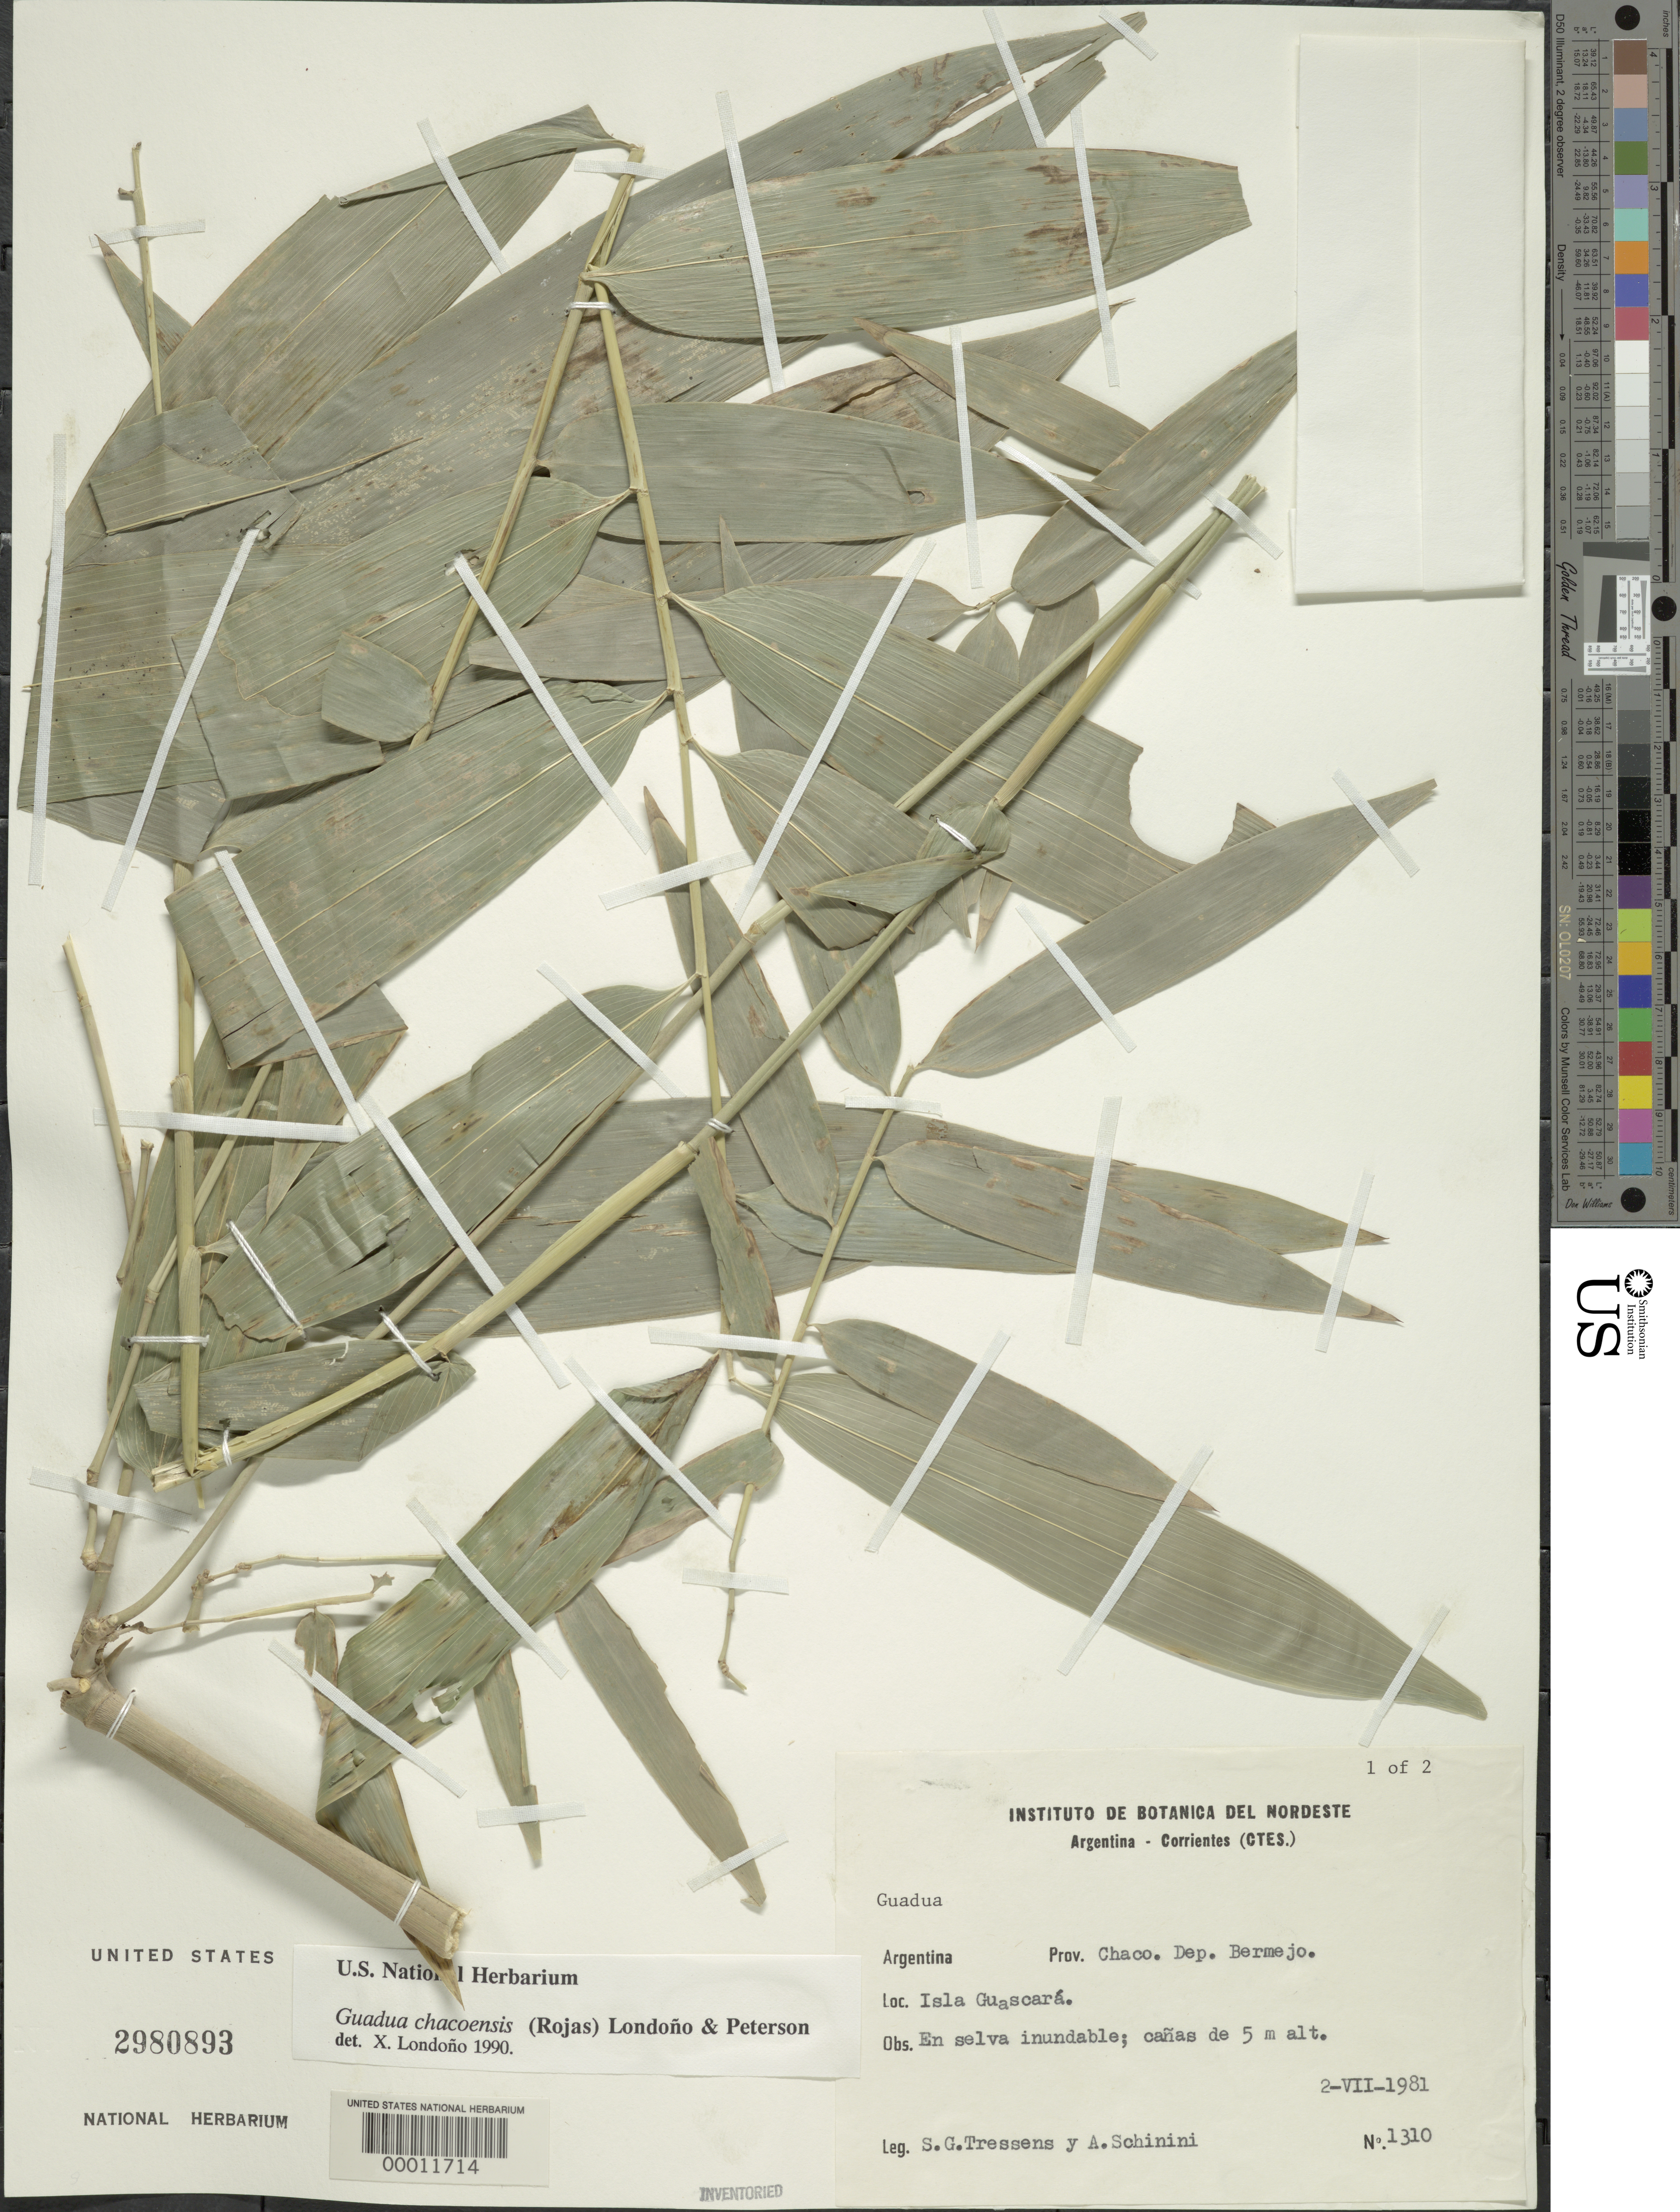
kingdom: Plantae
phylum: Tracheophyta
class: Liliopsida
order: Poales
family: Poaceae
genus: Guadua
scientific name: Guadua chacoensis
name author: (Rojas) Londoño & P.M. Peterson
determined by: Londoño, X., (TULV), Jardin Botanico "Juan Maria Cespedes"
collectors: S. Tressens & A. Schinini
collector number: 1310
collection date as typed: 02 Jul 1981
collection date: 1981-07-02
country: Argentina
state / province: Chaco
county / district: Bermejo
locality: Isla Guascara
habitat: Inundated forest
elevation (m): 5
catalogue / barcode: US 2980893